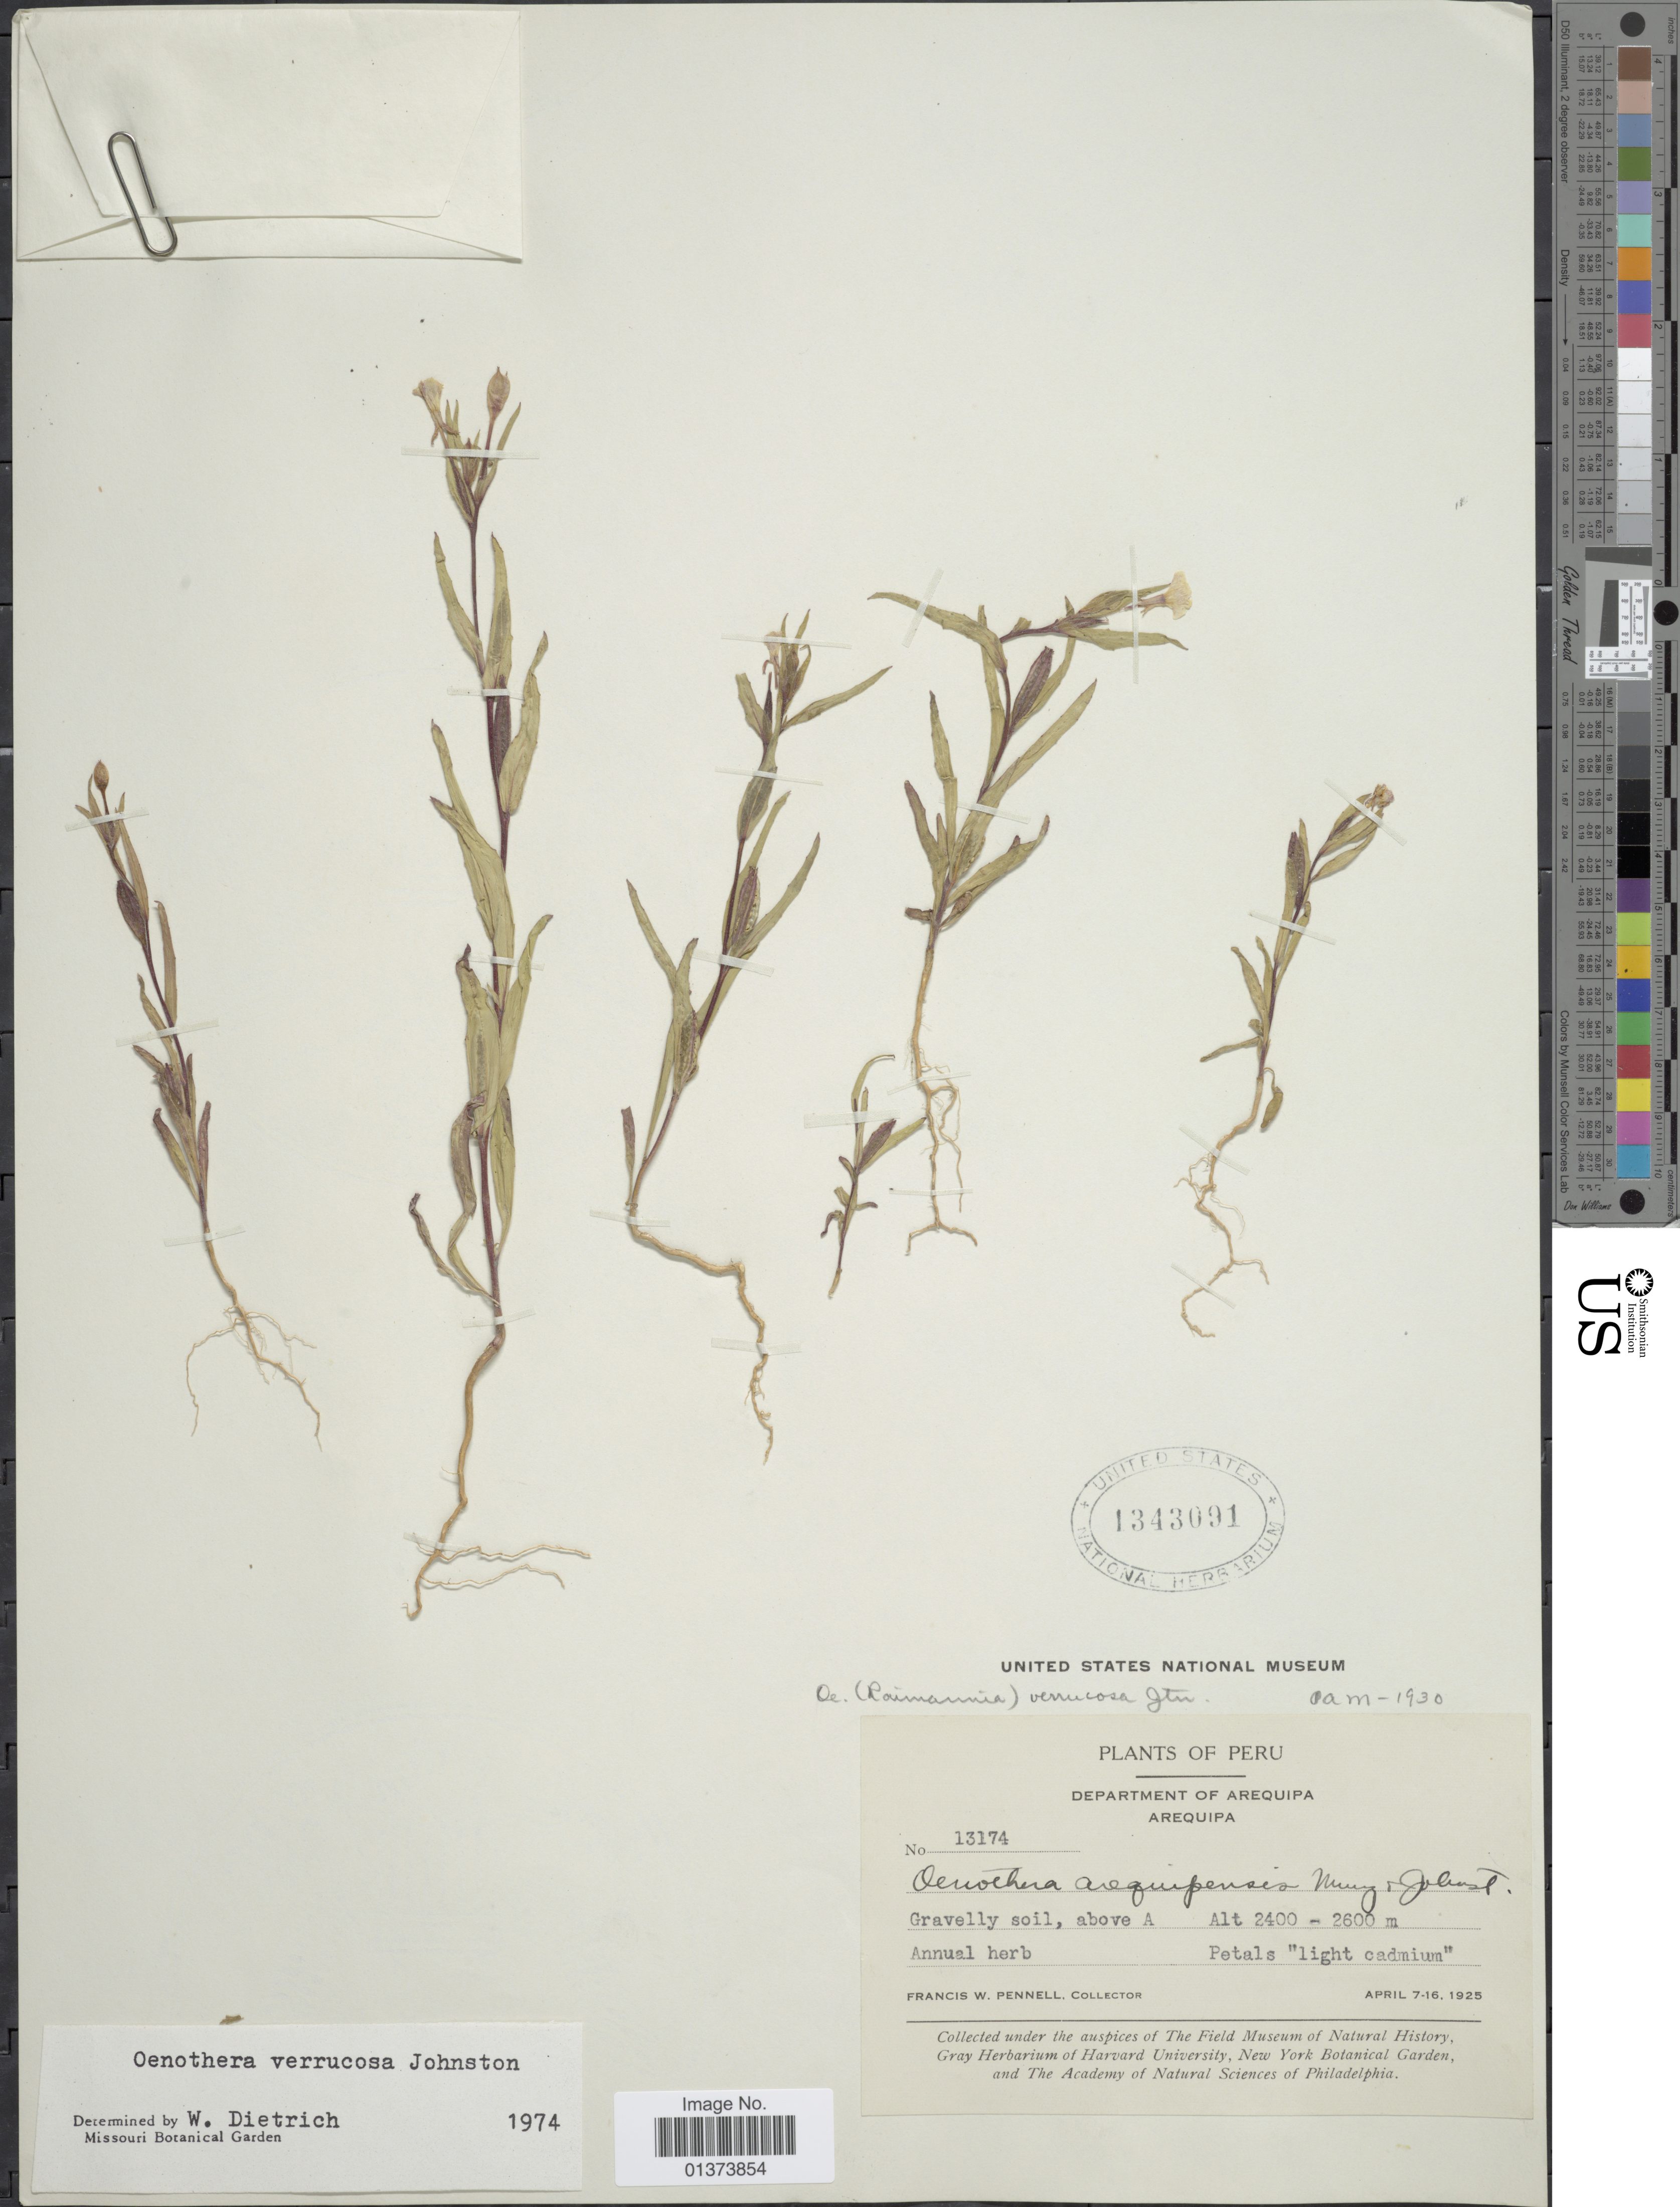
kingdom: Plantae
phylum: Tracheophyta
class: Magnoliopsida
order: Myrtales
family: Onagraceae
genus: Oenothera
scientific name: Oenothera verrucosa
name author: I.M. Johnst.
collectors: F. W. Pennell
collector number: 13174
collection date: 1925-04-07/1925-04-16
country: Peru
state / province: Arequipa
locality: Department of Arequipa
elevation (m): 2400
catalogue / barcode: US 1343091